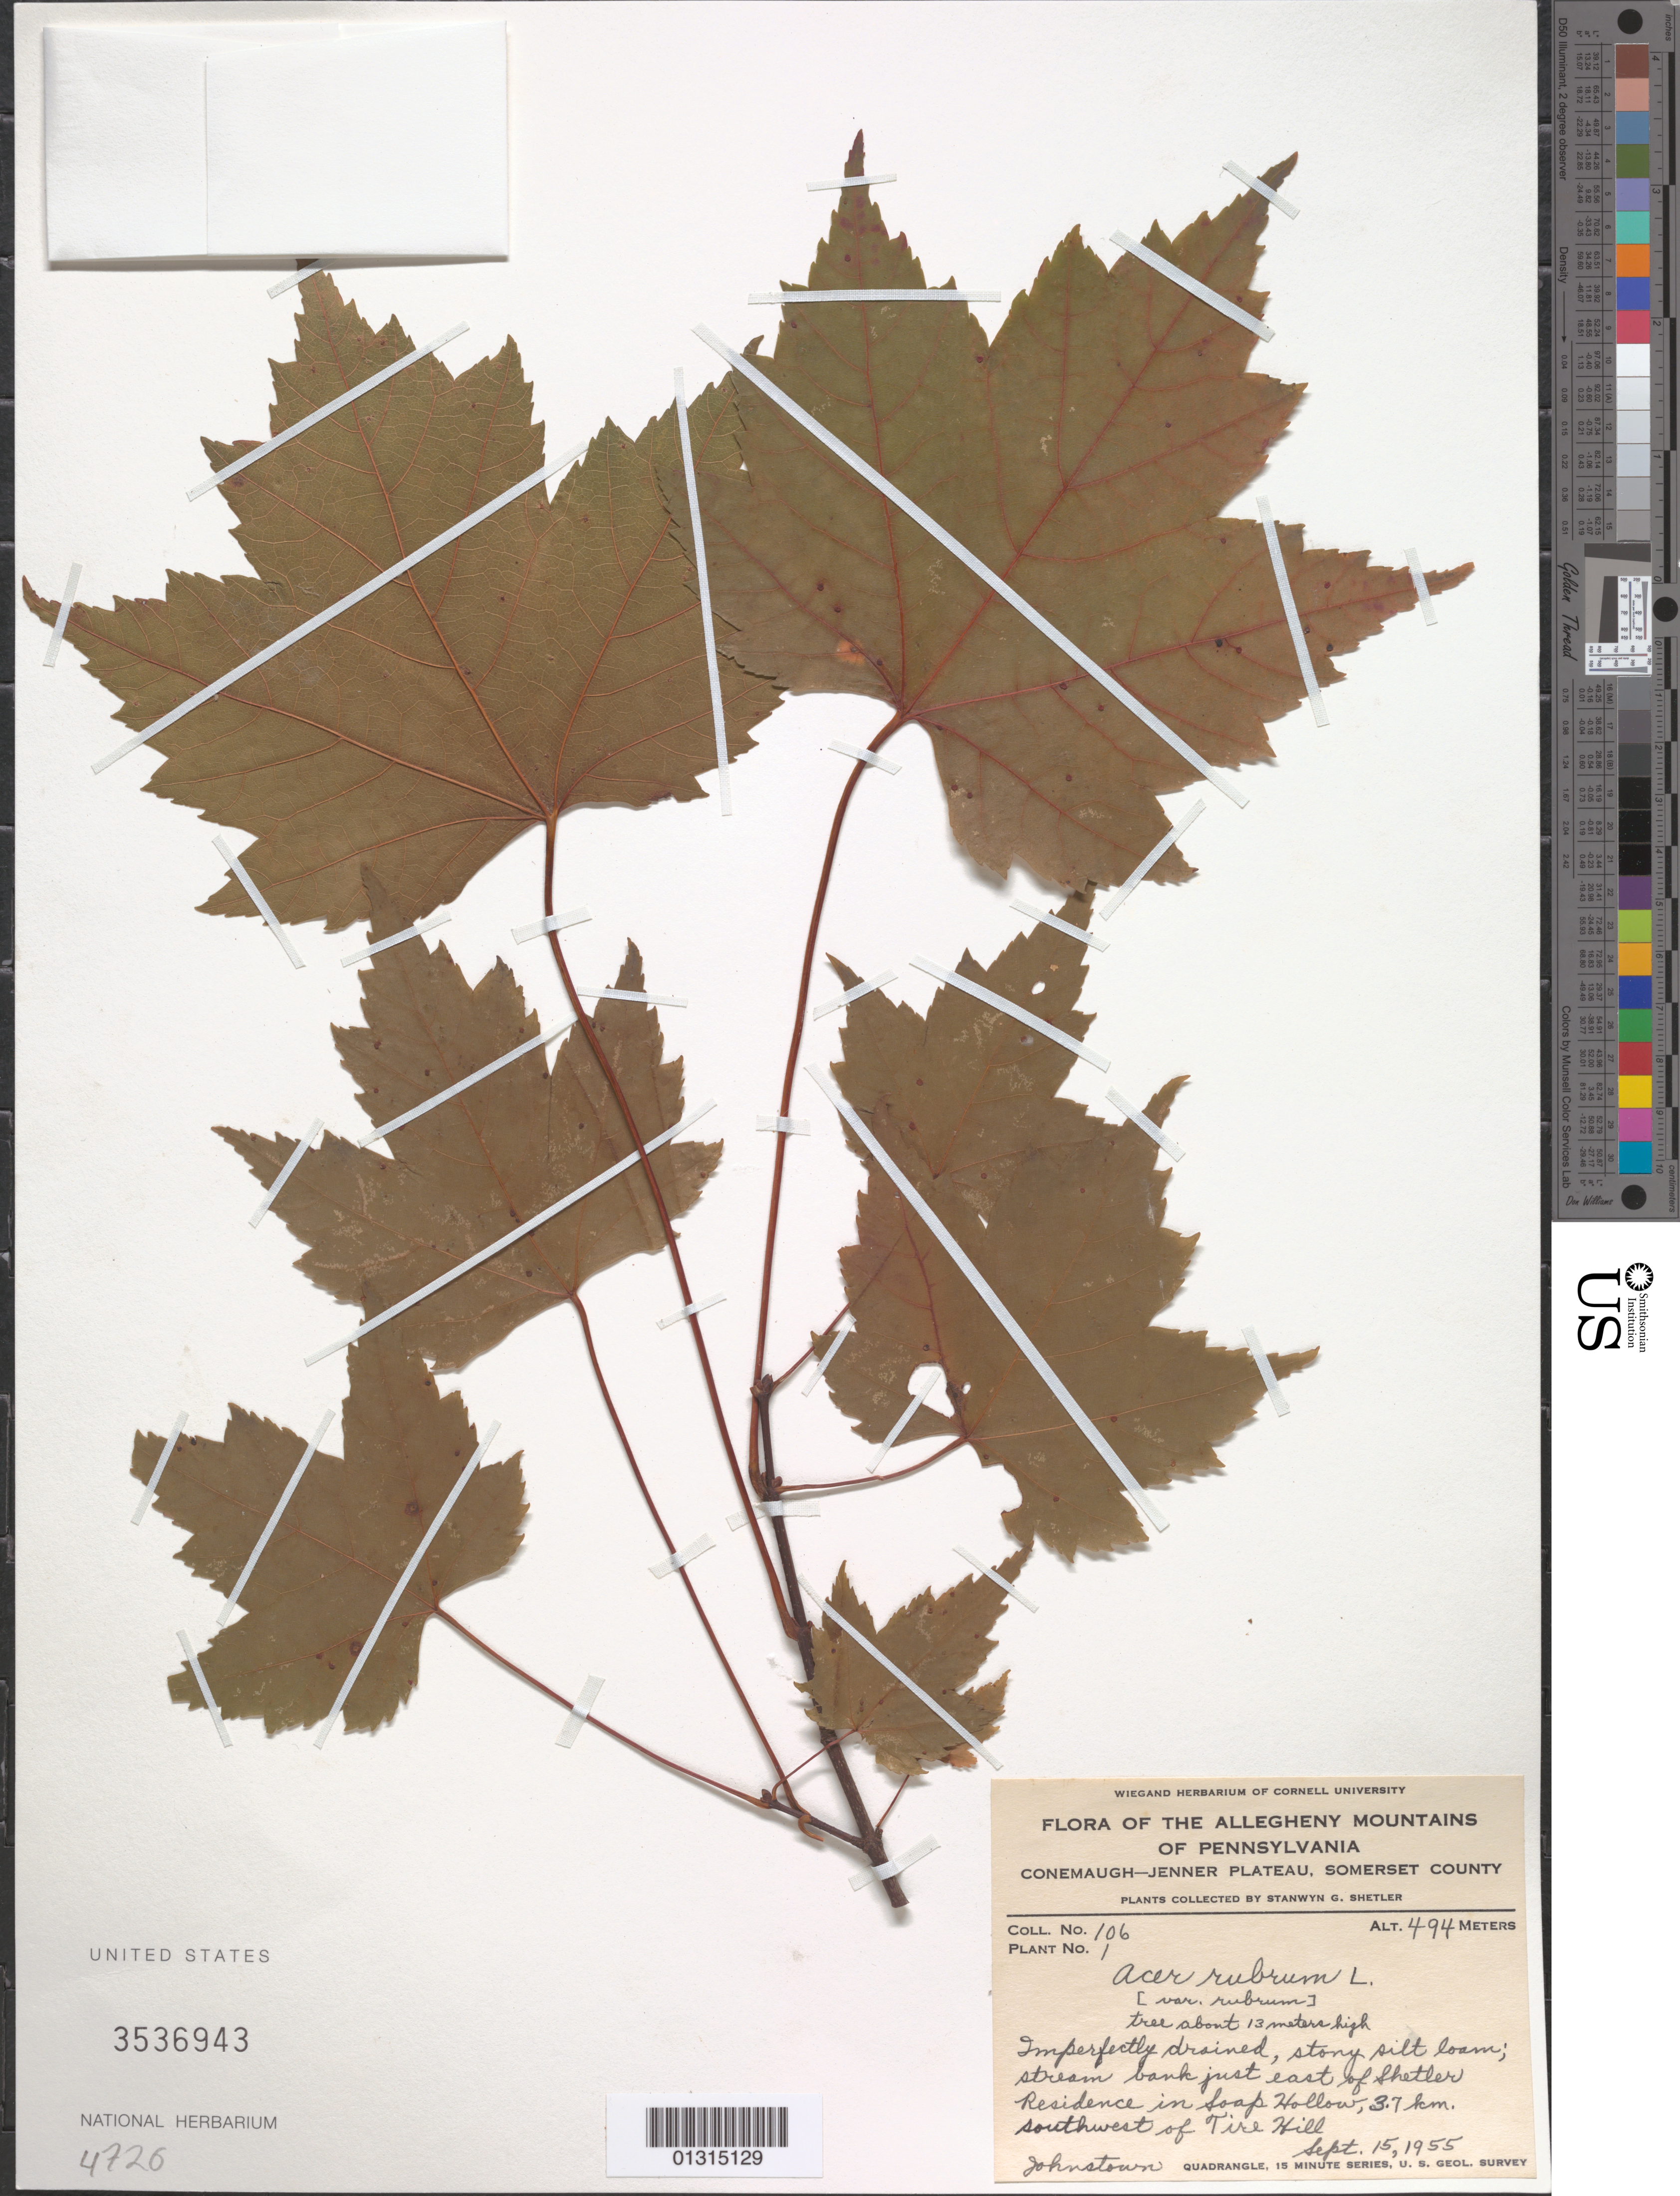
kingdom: Plantae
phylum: Tracheophyta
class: Magnoliopsida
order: Sapindales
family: Sapindaceae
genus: Acer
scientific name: Acer rubrum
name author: L.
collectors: S. Shetler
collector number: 106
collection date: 1955-09-15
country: United States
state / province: Pennsylvania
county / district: Somerset County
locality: Somerset County, just E of shetler Residence in Soap Hollow, 3.7 km SW of Tire Hill, Johnstown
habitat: Imperfectly drained, stony silt loam; stream bank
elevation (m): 494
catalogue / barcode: US 3536943